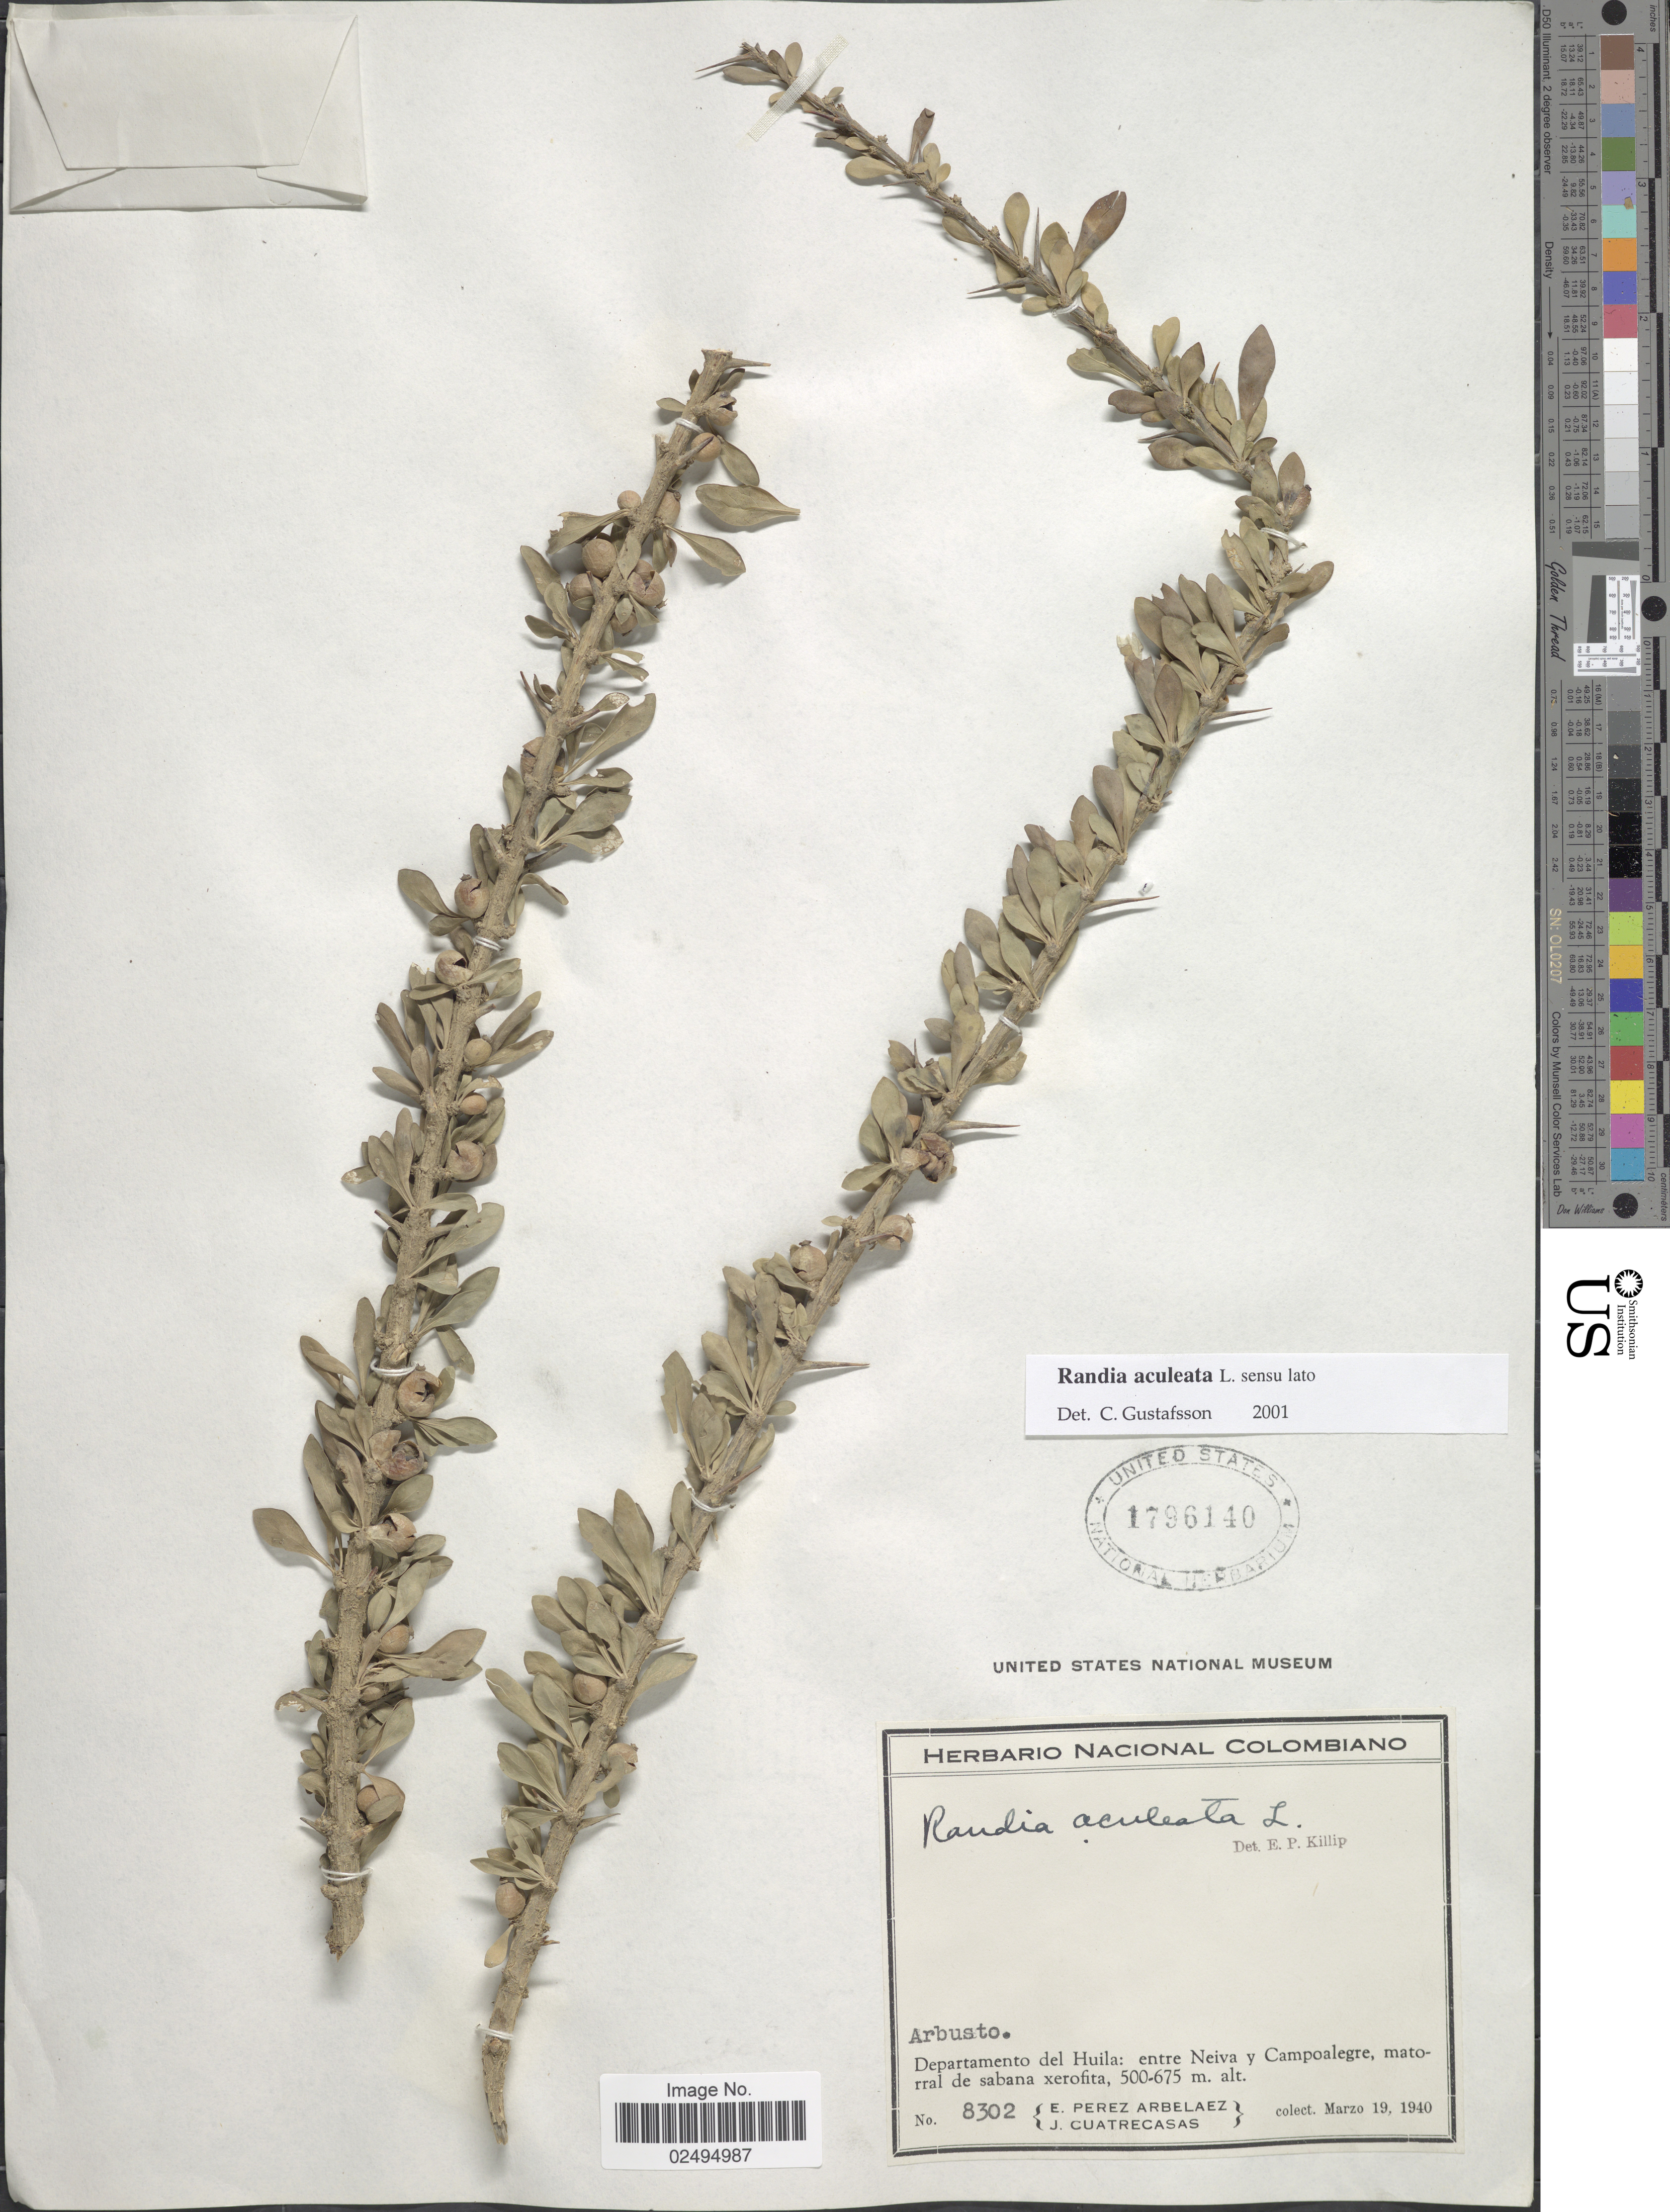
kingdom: Plantae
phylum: Tracheophyta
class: Magnoliopsida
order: Gentianales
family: Rubiaceae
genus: Randia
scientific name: Randia aculeata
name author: L.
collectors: E. Pérez Arbeláez & J. Cuatrecasas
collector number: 8302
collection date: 1940-03-19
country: Colombia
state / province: Huila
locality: Entre Neiva y Campoalegre, matorral de sabana xerofita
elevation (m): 500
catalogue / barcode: US 1796140